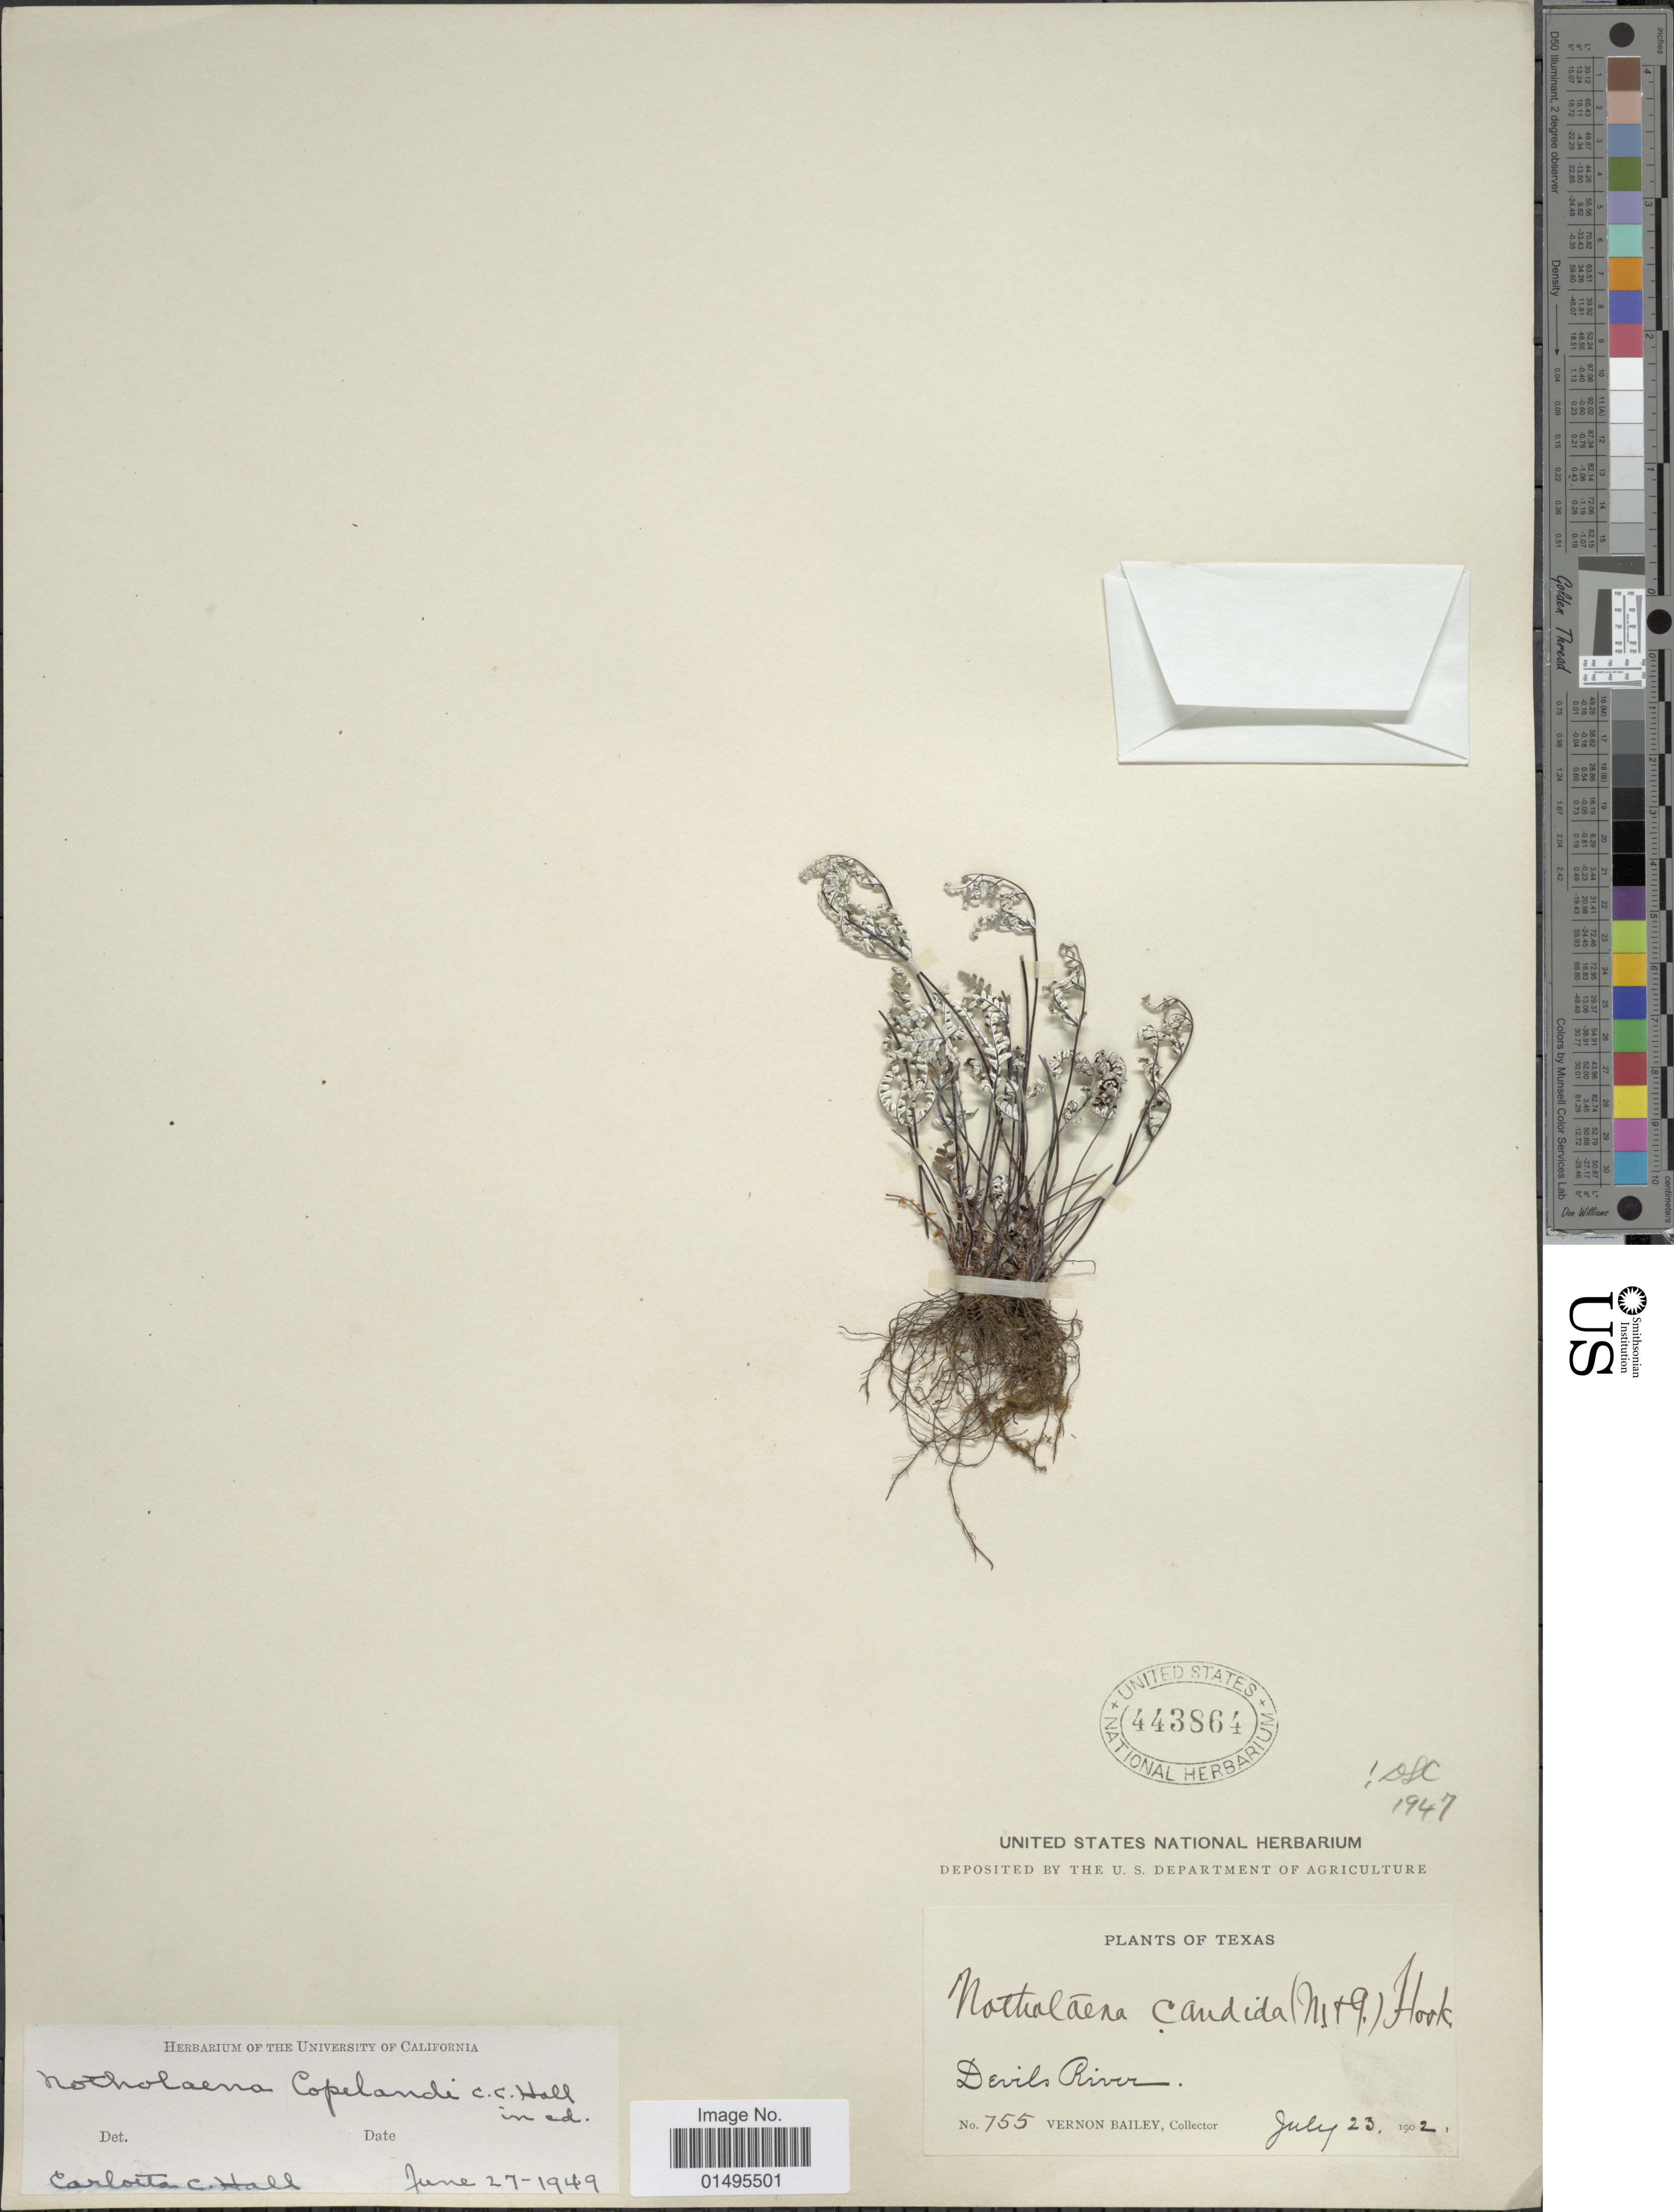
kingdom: Plantae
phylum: Tracheophyta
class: Polypodiopsida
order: Polypodiales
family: Pteridaceae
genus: Notholaena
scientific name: Notholaena candida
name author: (M. Martens) Hook.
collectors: V. O. Bailey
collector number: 755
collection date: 1902-07-23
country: United States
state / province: Texas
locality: Devils River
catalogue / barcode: US 443864